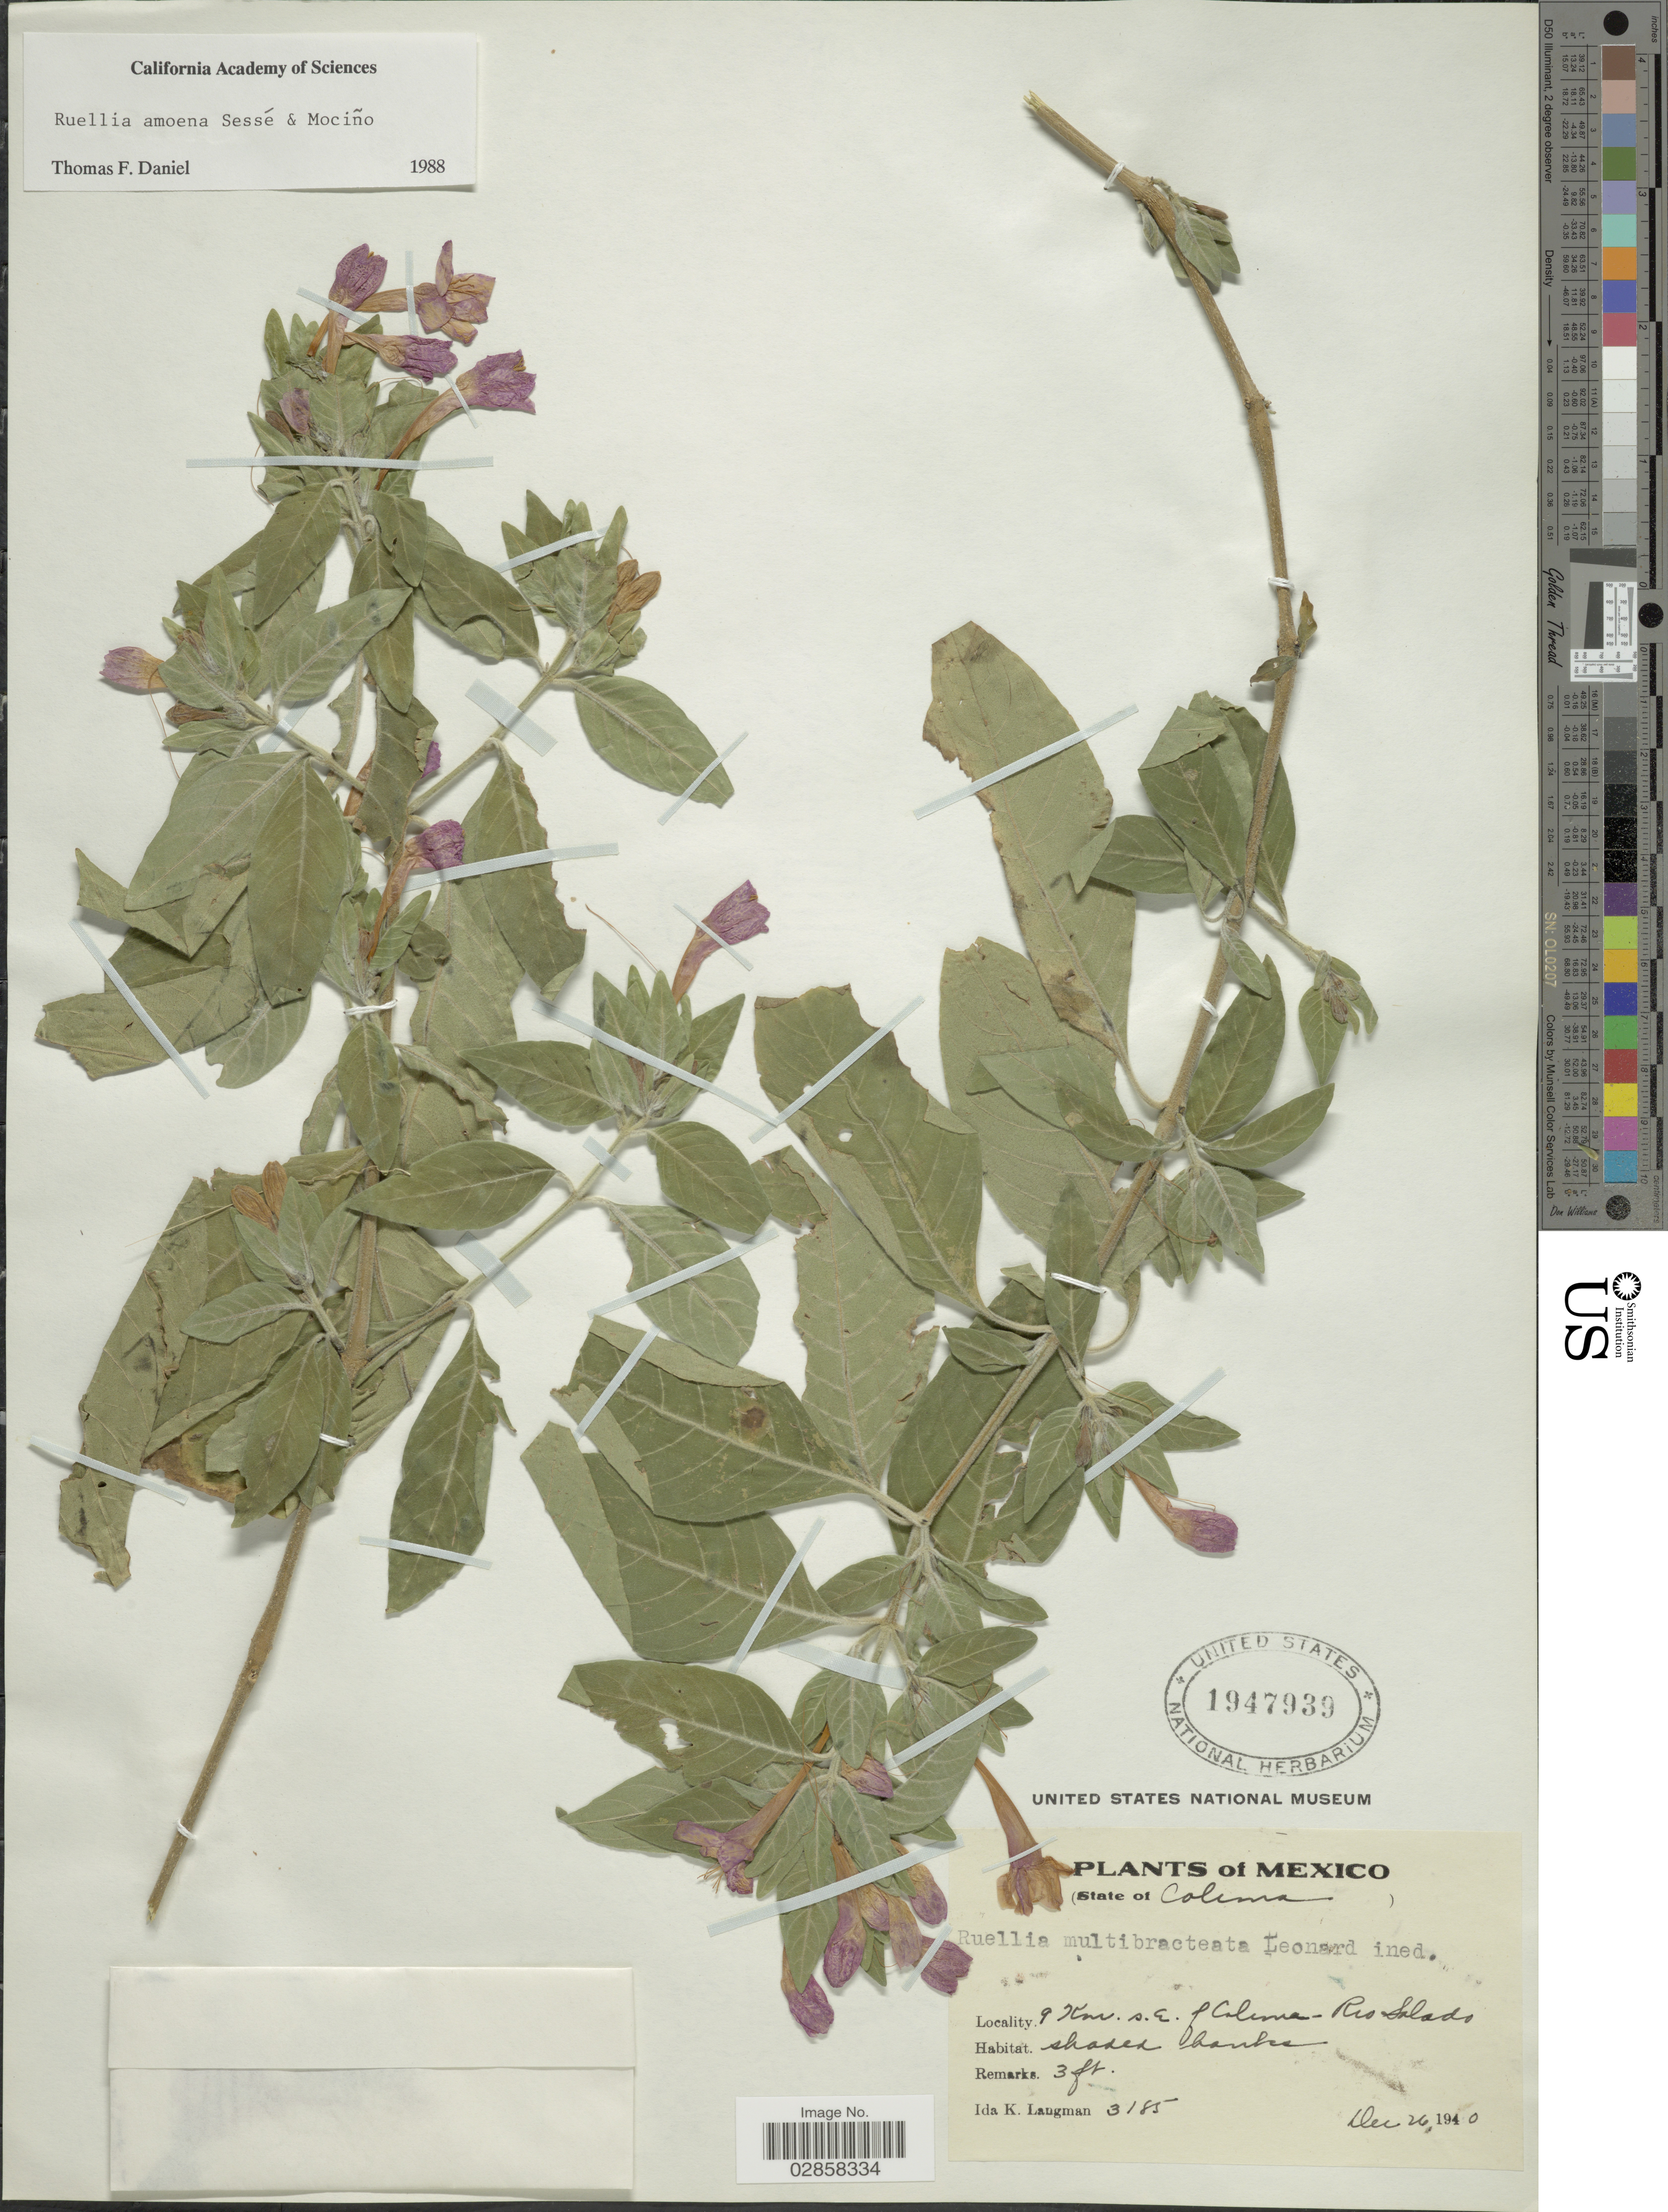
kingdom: Plantae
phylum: Tracheophyta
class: Magnoliopsida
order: Lamiales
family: Acanthaceae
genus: Ruellia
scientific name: Ruellia amoena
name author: Sessé & Moc.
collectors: I. K. Langman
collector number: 3185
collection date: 1940-12-26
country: Mexico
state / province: Colima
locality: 9 Km. S. E. of Colima-Rio Solado.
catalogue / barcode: US 1947939